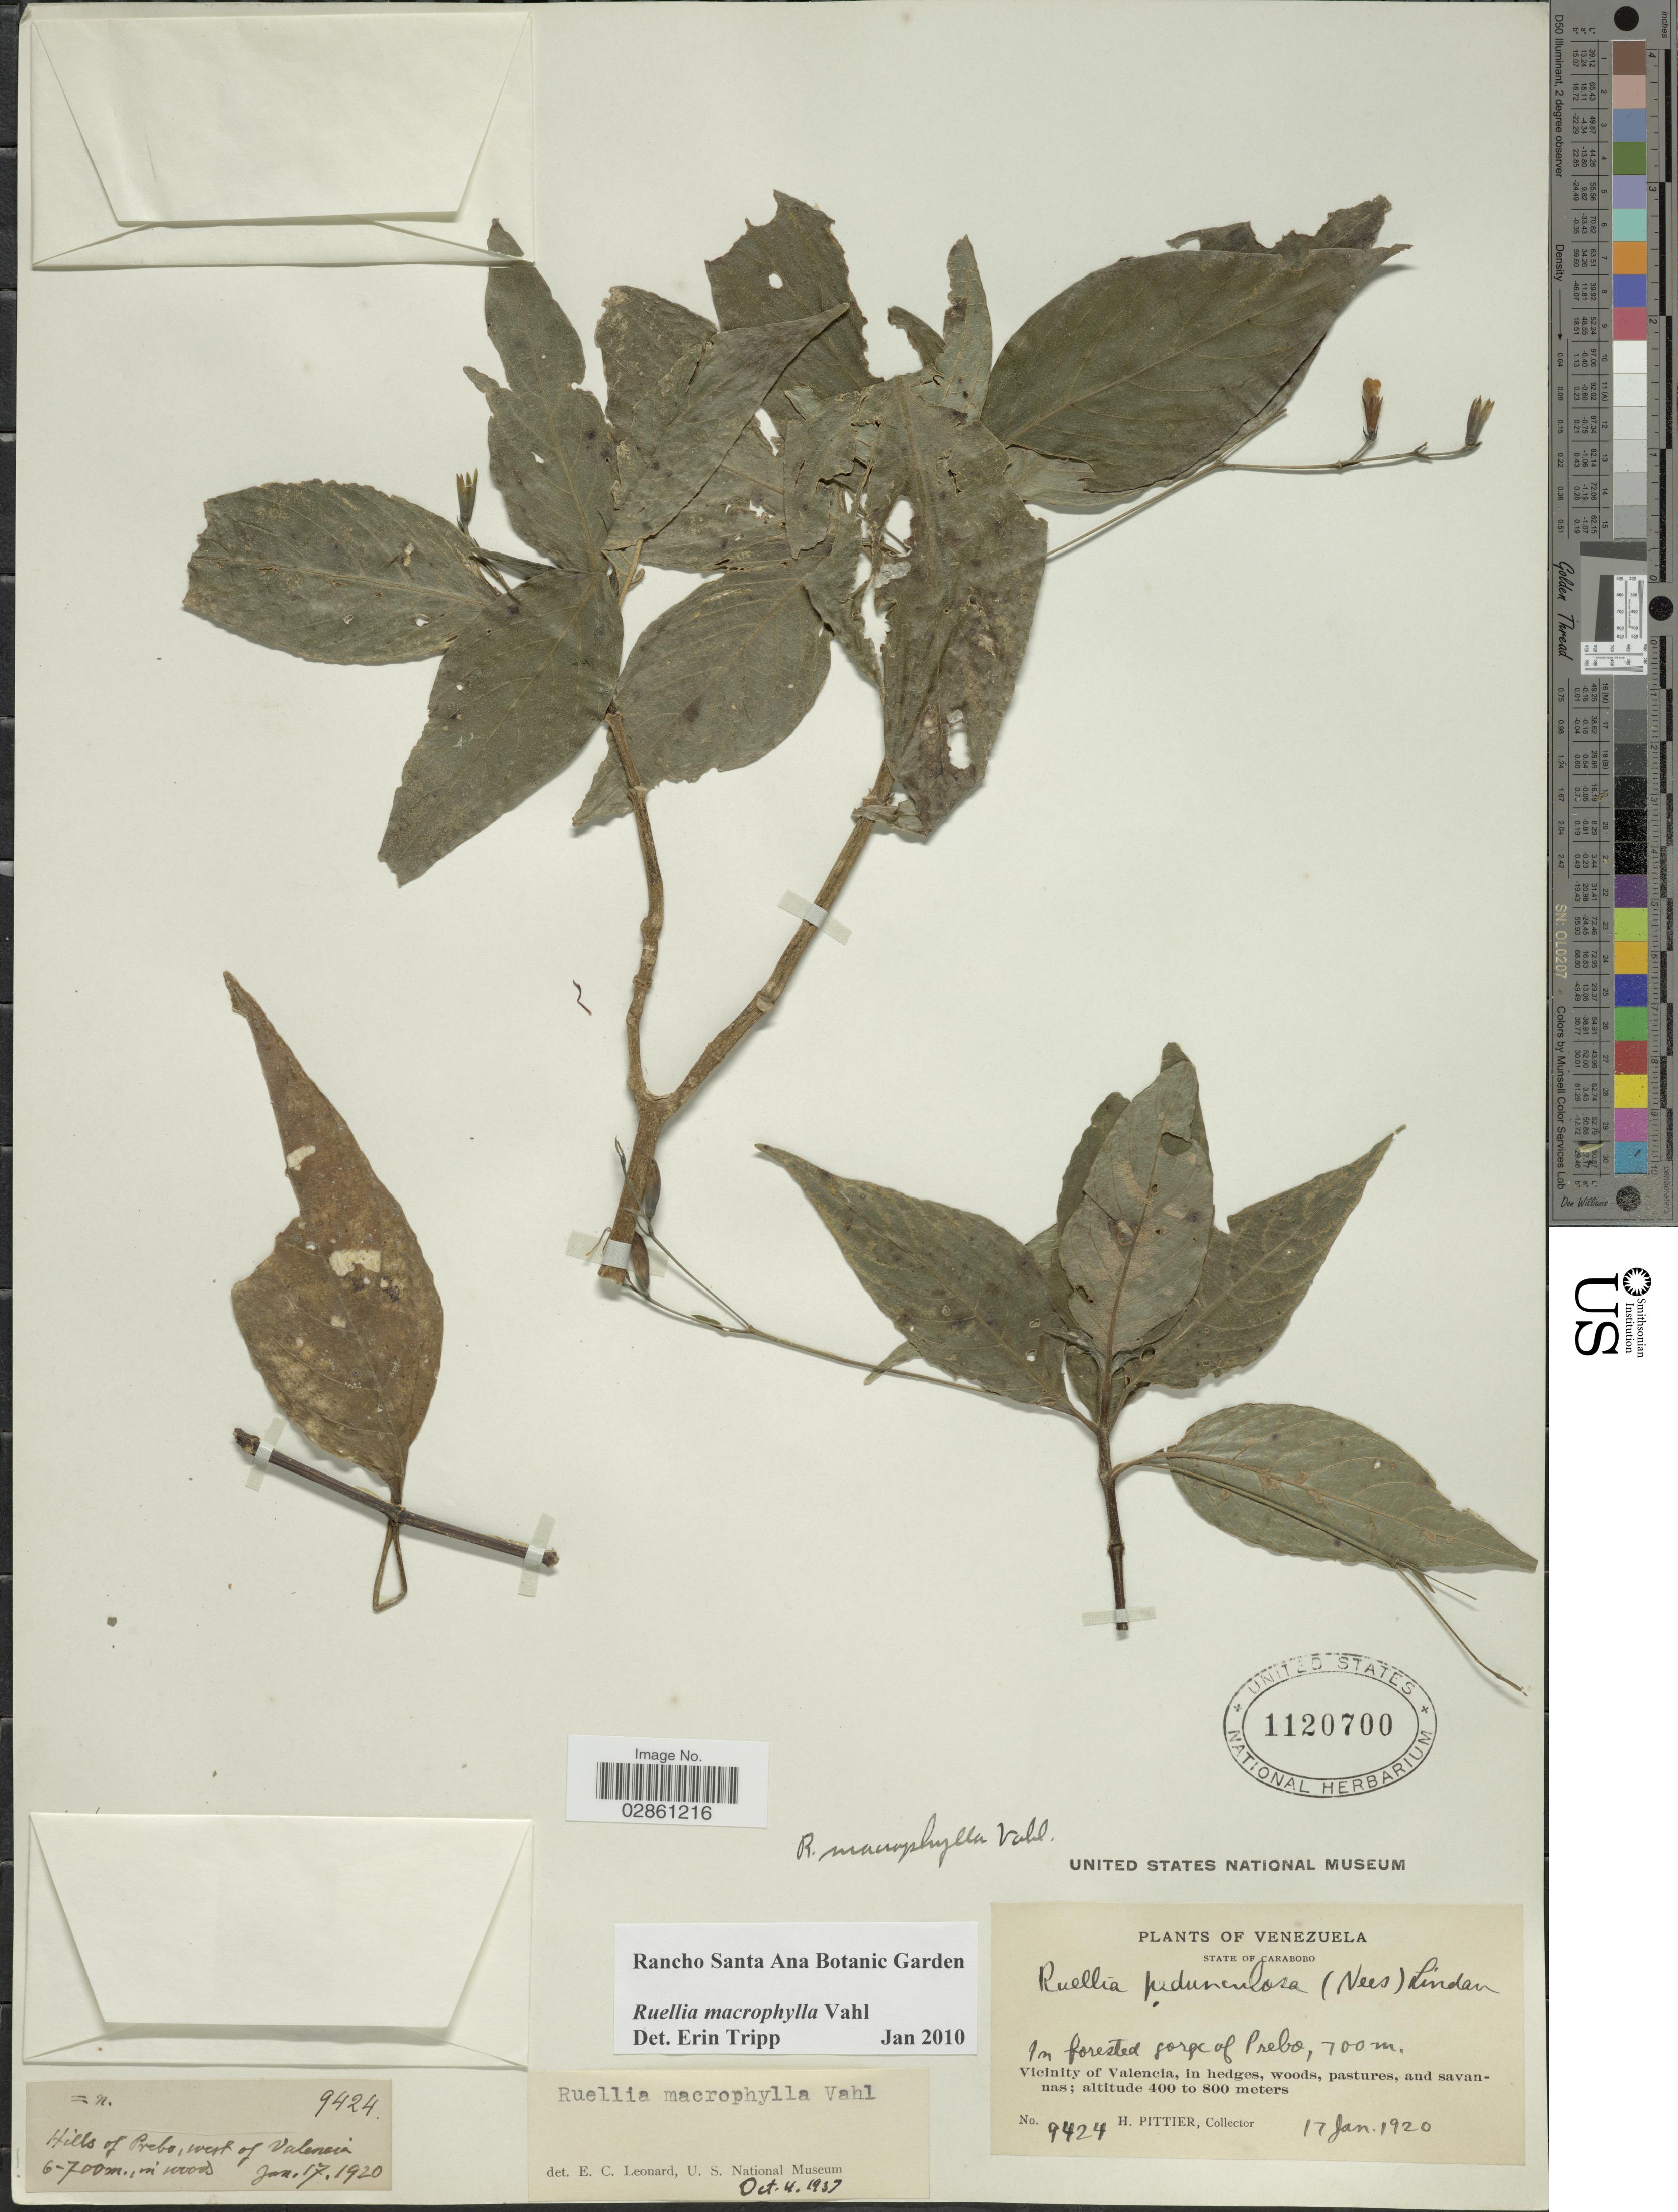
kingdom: Plantae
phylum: Tracheophyta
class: Magnoliopsida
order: Lamiales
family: Acanthaceae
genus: Ruellia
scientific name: Ruellia macrophylla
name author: Vahl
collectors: H. F. Pittier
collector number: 9424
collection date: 1920-01-17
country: Venezuela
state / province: Carabobo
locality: Vicinity of Valencia.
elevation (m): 400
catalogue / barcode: US 1120700